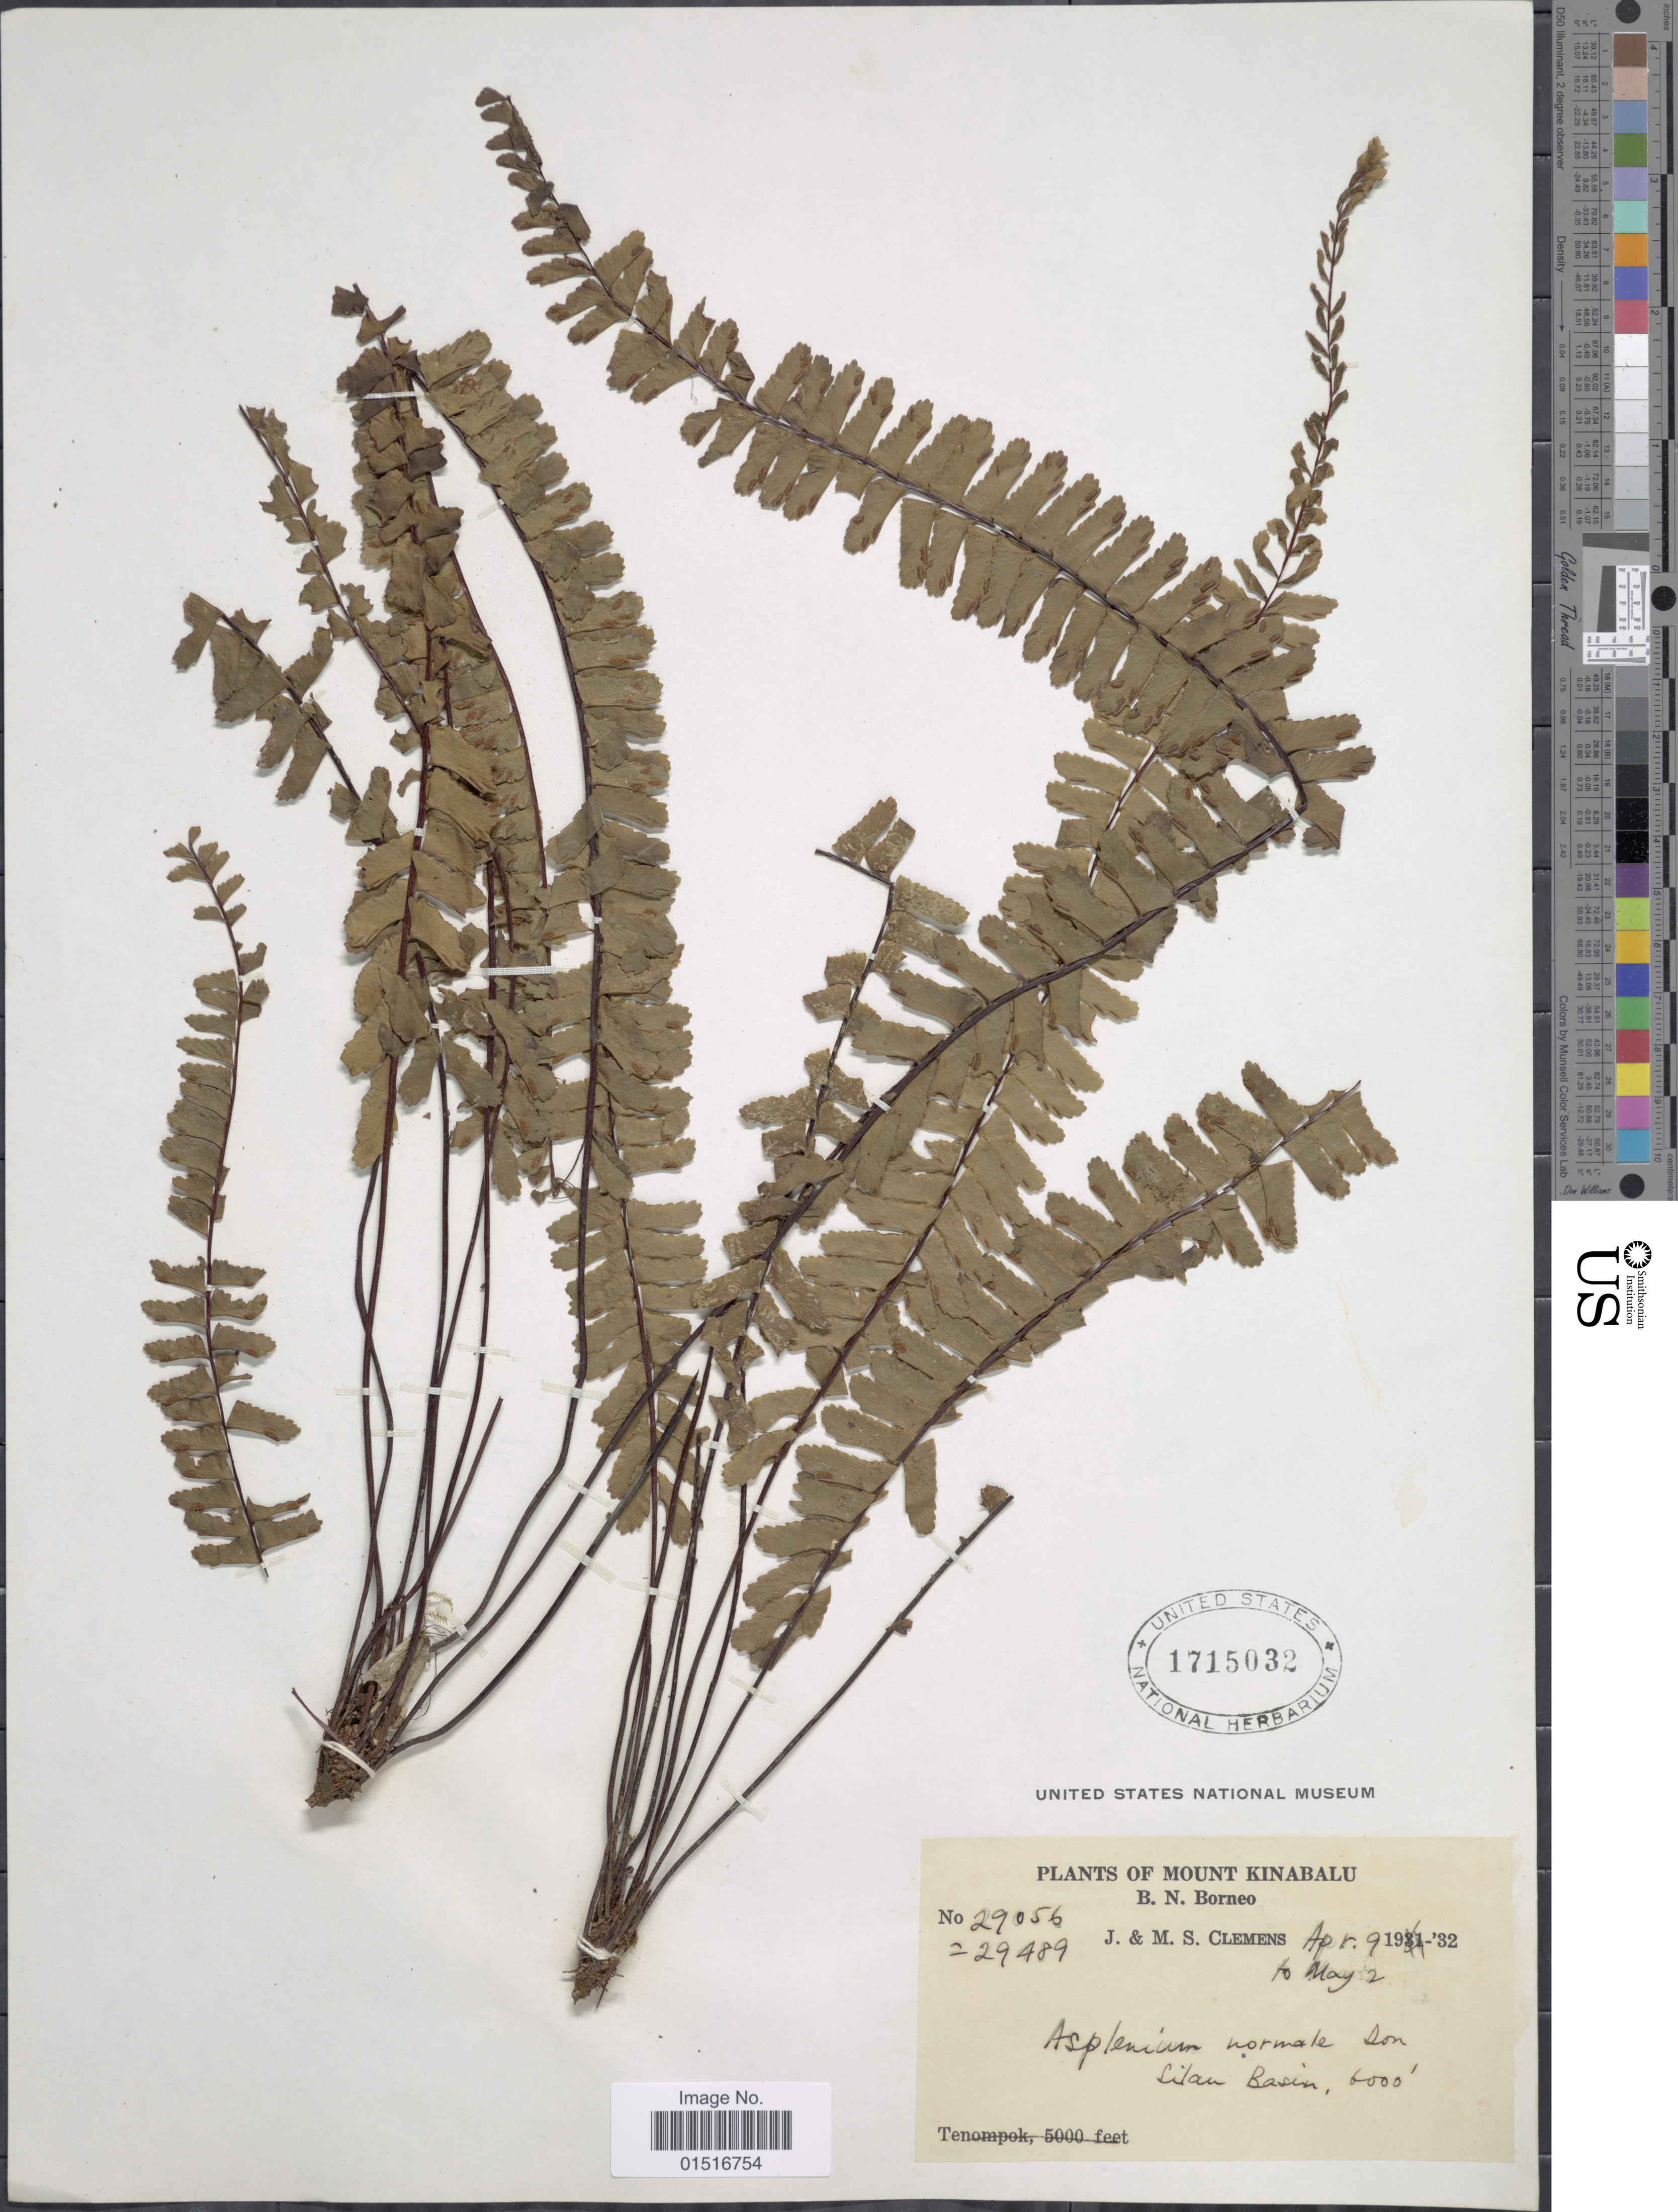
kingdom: Plantae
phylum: Tracheophyta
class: Polypodiopsida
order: Polypodiales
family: Aspleniaceae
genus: Asplenium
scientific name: Asplenium normale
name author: D. Don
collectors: J. Clemens & M. S. Clemens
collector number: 29056-229489*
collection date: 1932-04-09/1932-05-02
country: Malaysia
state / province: Sabah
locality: Mount Kinabalu. B. N. Borneo. Lilan Basin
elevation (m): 1829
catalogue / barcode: US 1715032